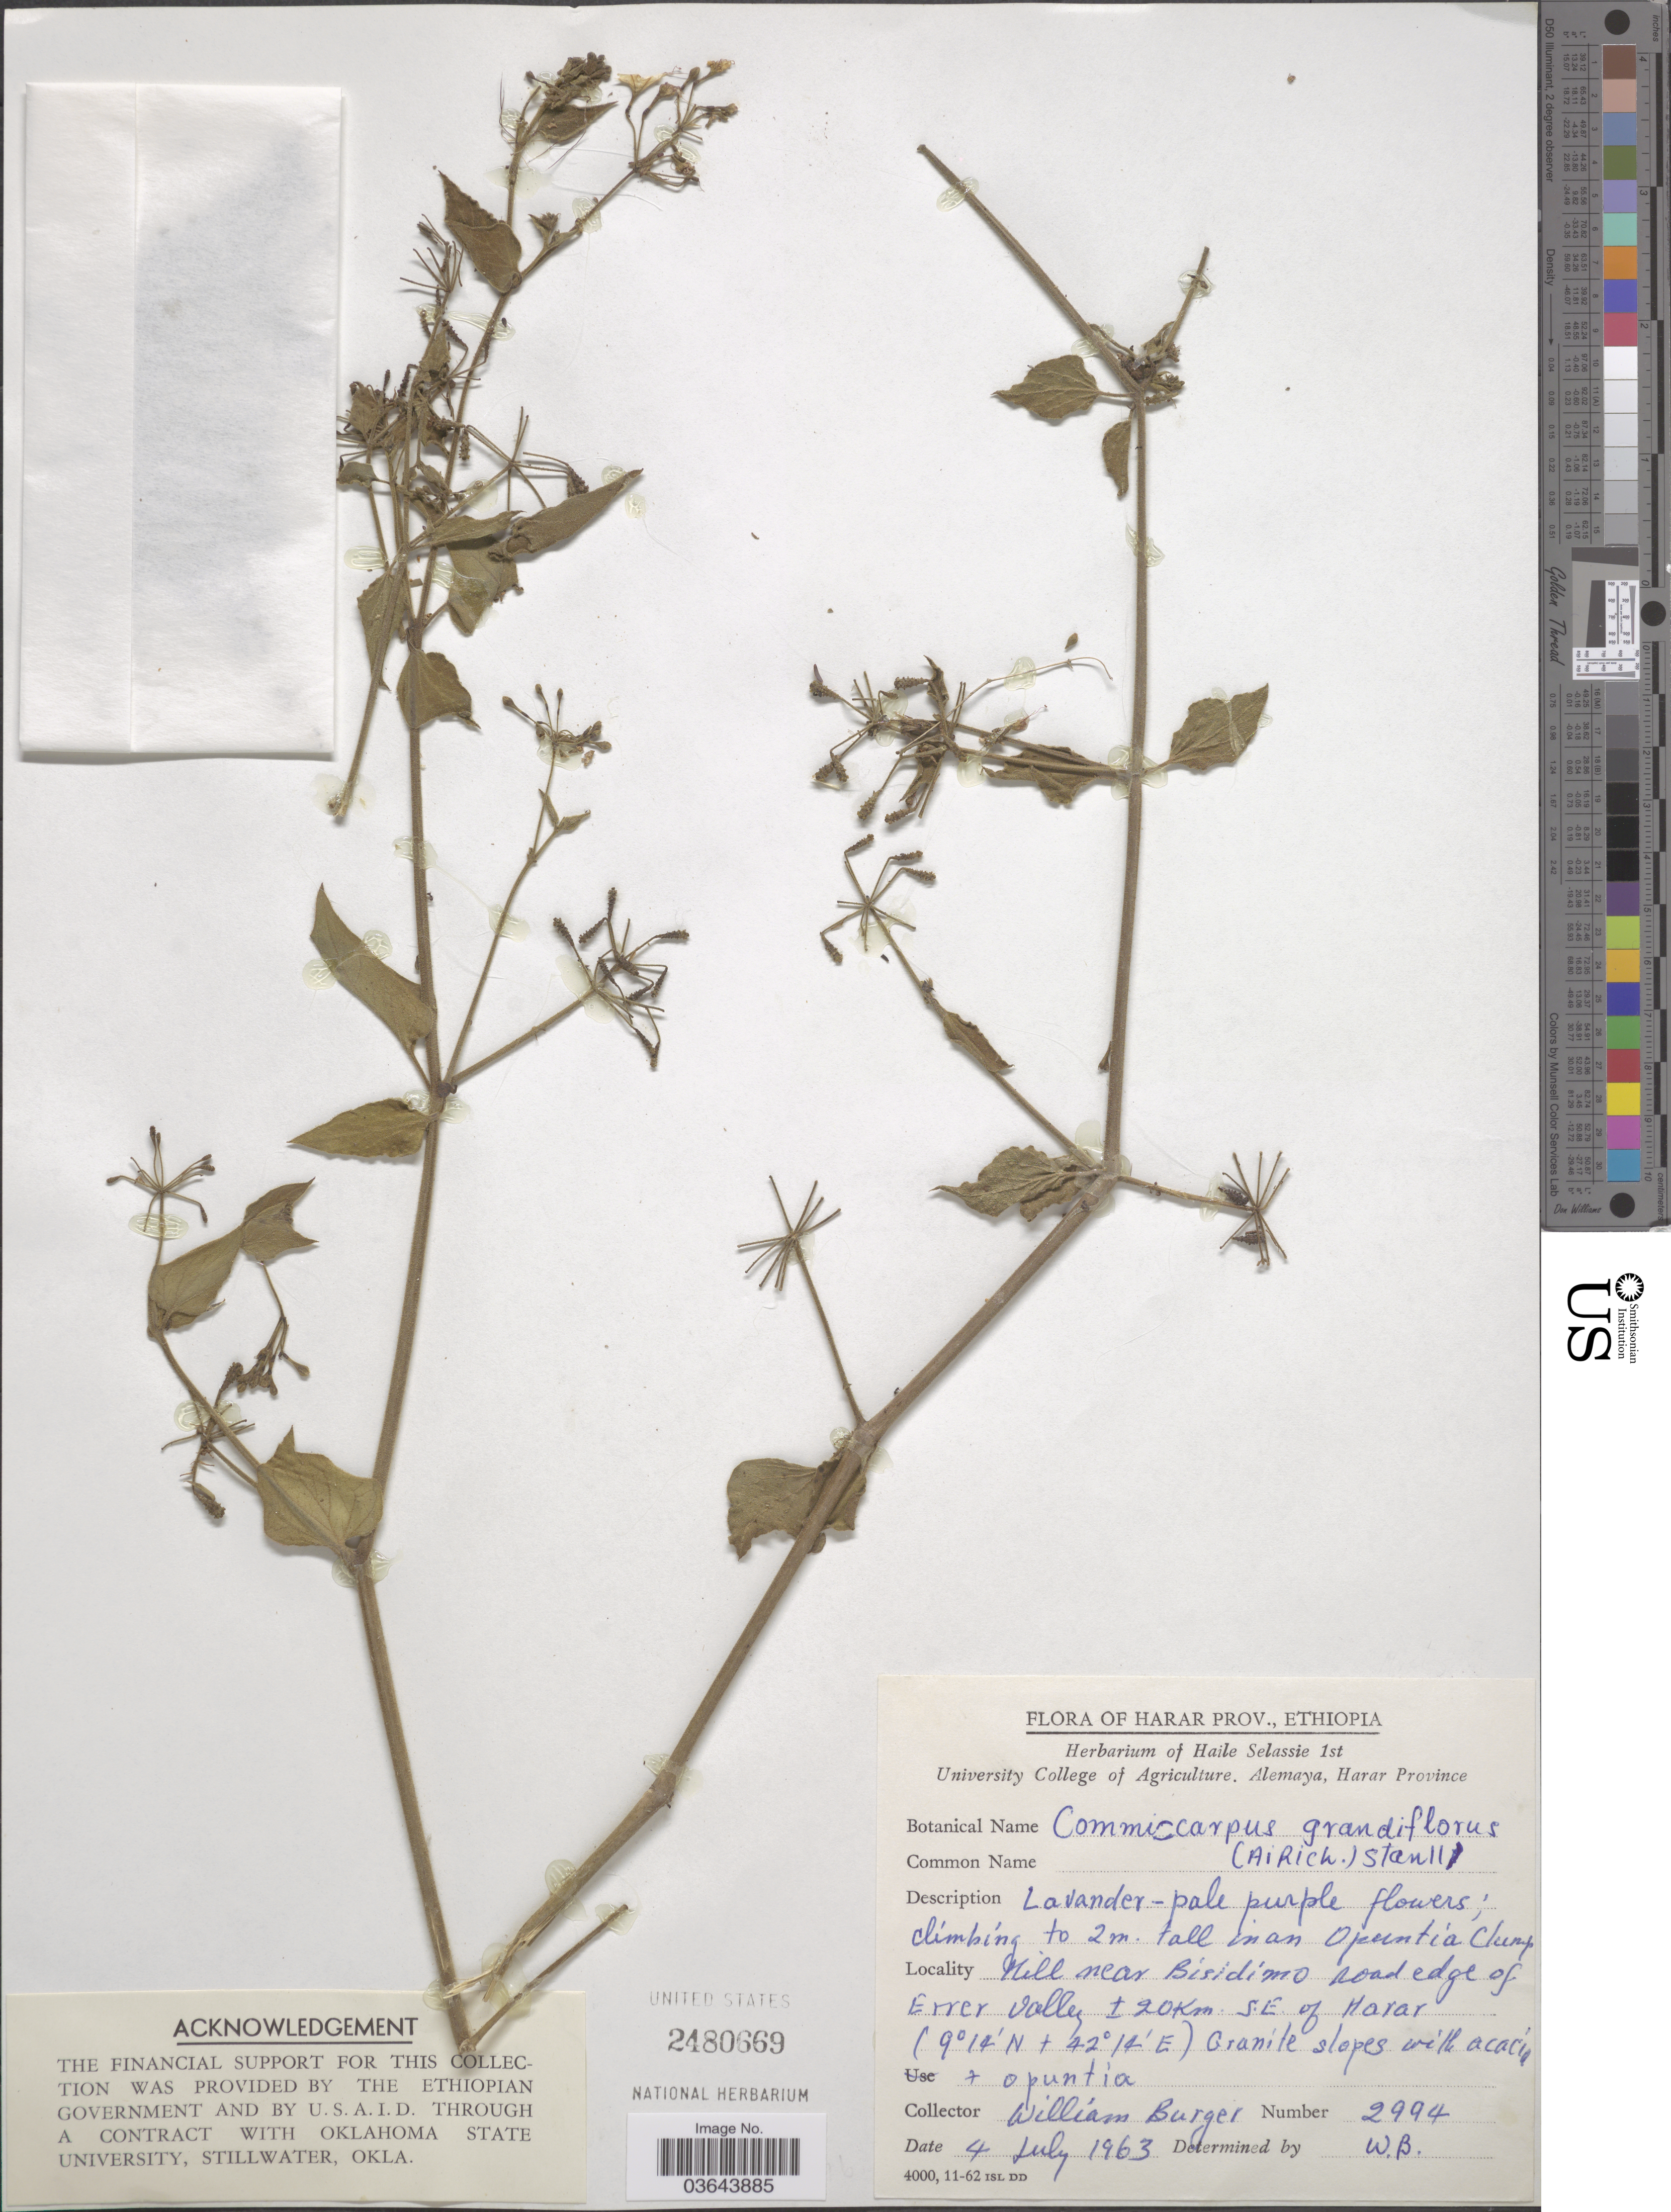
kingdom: Plantae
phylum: Tracheophyta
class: Magnoliopsida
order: Caryophyllales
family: Nyctaginaceae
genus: Boerhavia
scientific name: Boerhavia grandiflora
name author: A. Rich.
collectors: W. Burger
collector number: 2994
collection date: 1963-07-04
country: Ethiopia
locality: Harar Prov. Hill near Bisidimo road edge of Errer Valley ± 20 Km. S. E. of Harar.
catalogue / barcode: US 2480669